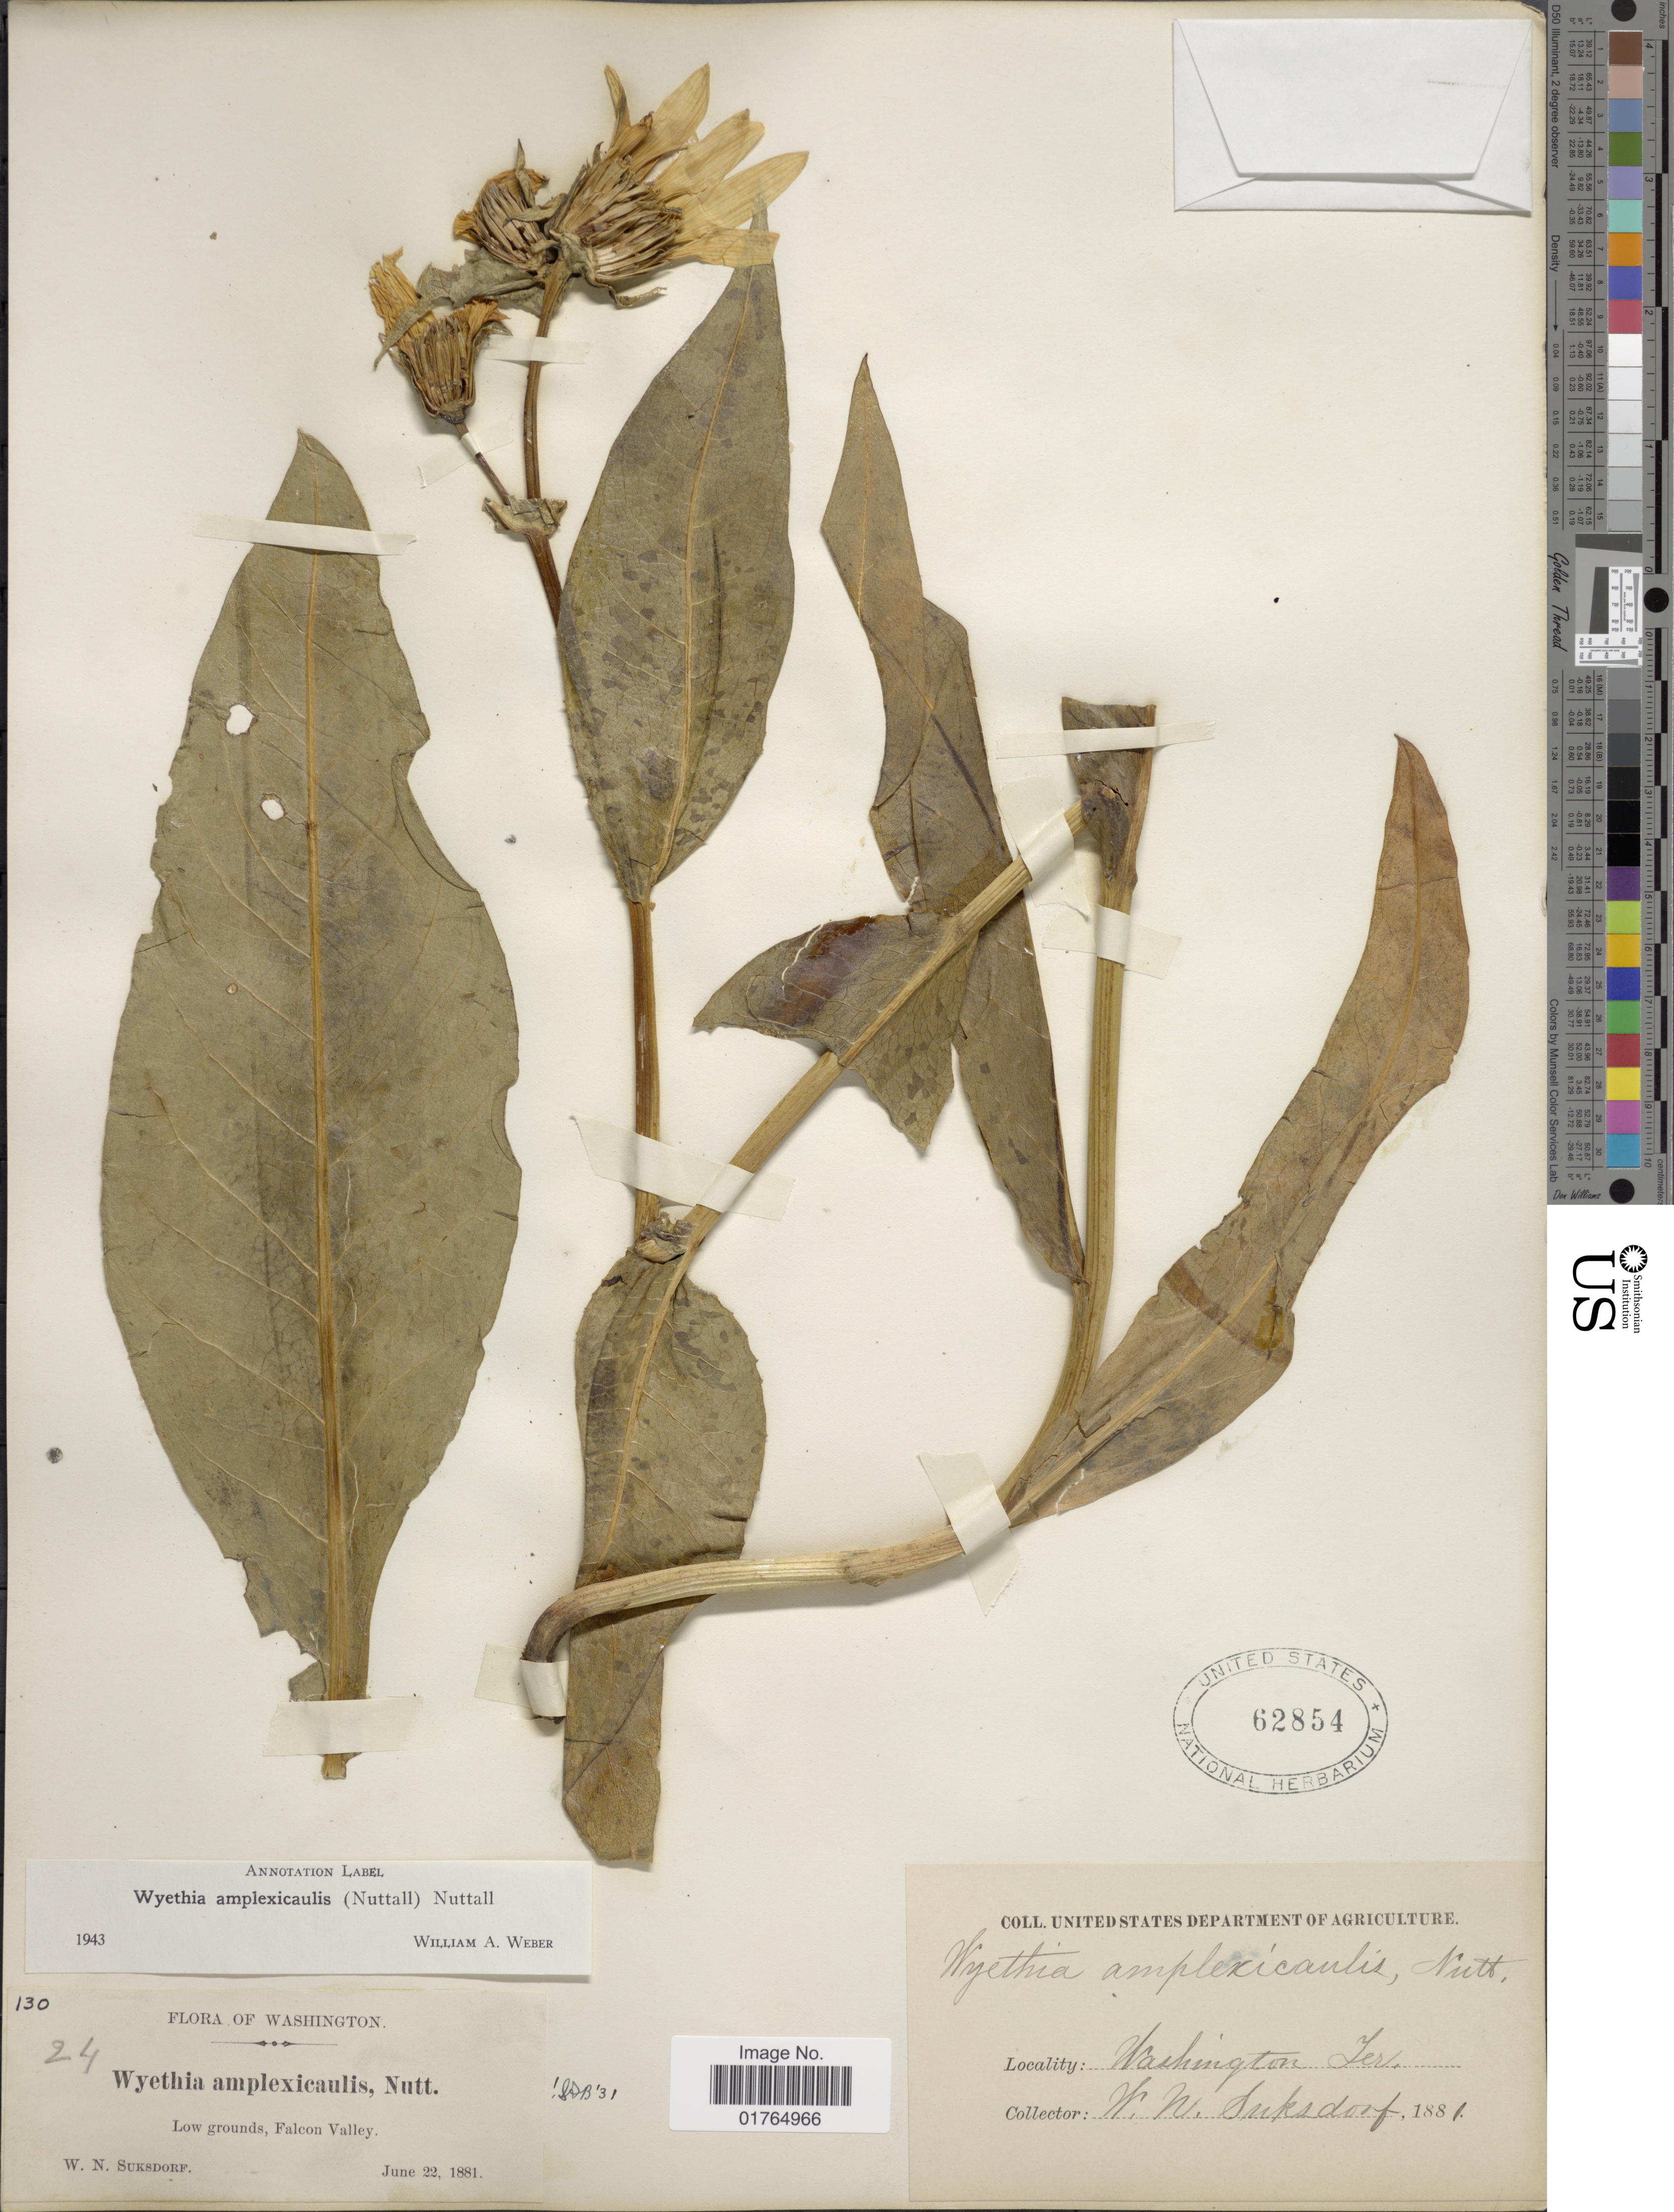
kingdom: Plantae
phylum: Tracheophyta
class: Magnoliopsida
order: Asterales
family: Asteraceae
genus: Wyethia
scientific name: Wyethia amplexicaulis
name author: Nutt.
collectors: W. N. Suksdorf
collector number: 130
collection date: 1881-06-22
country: United States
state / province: Washington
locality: Falcon Valley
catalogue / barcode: US 62854